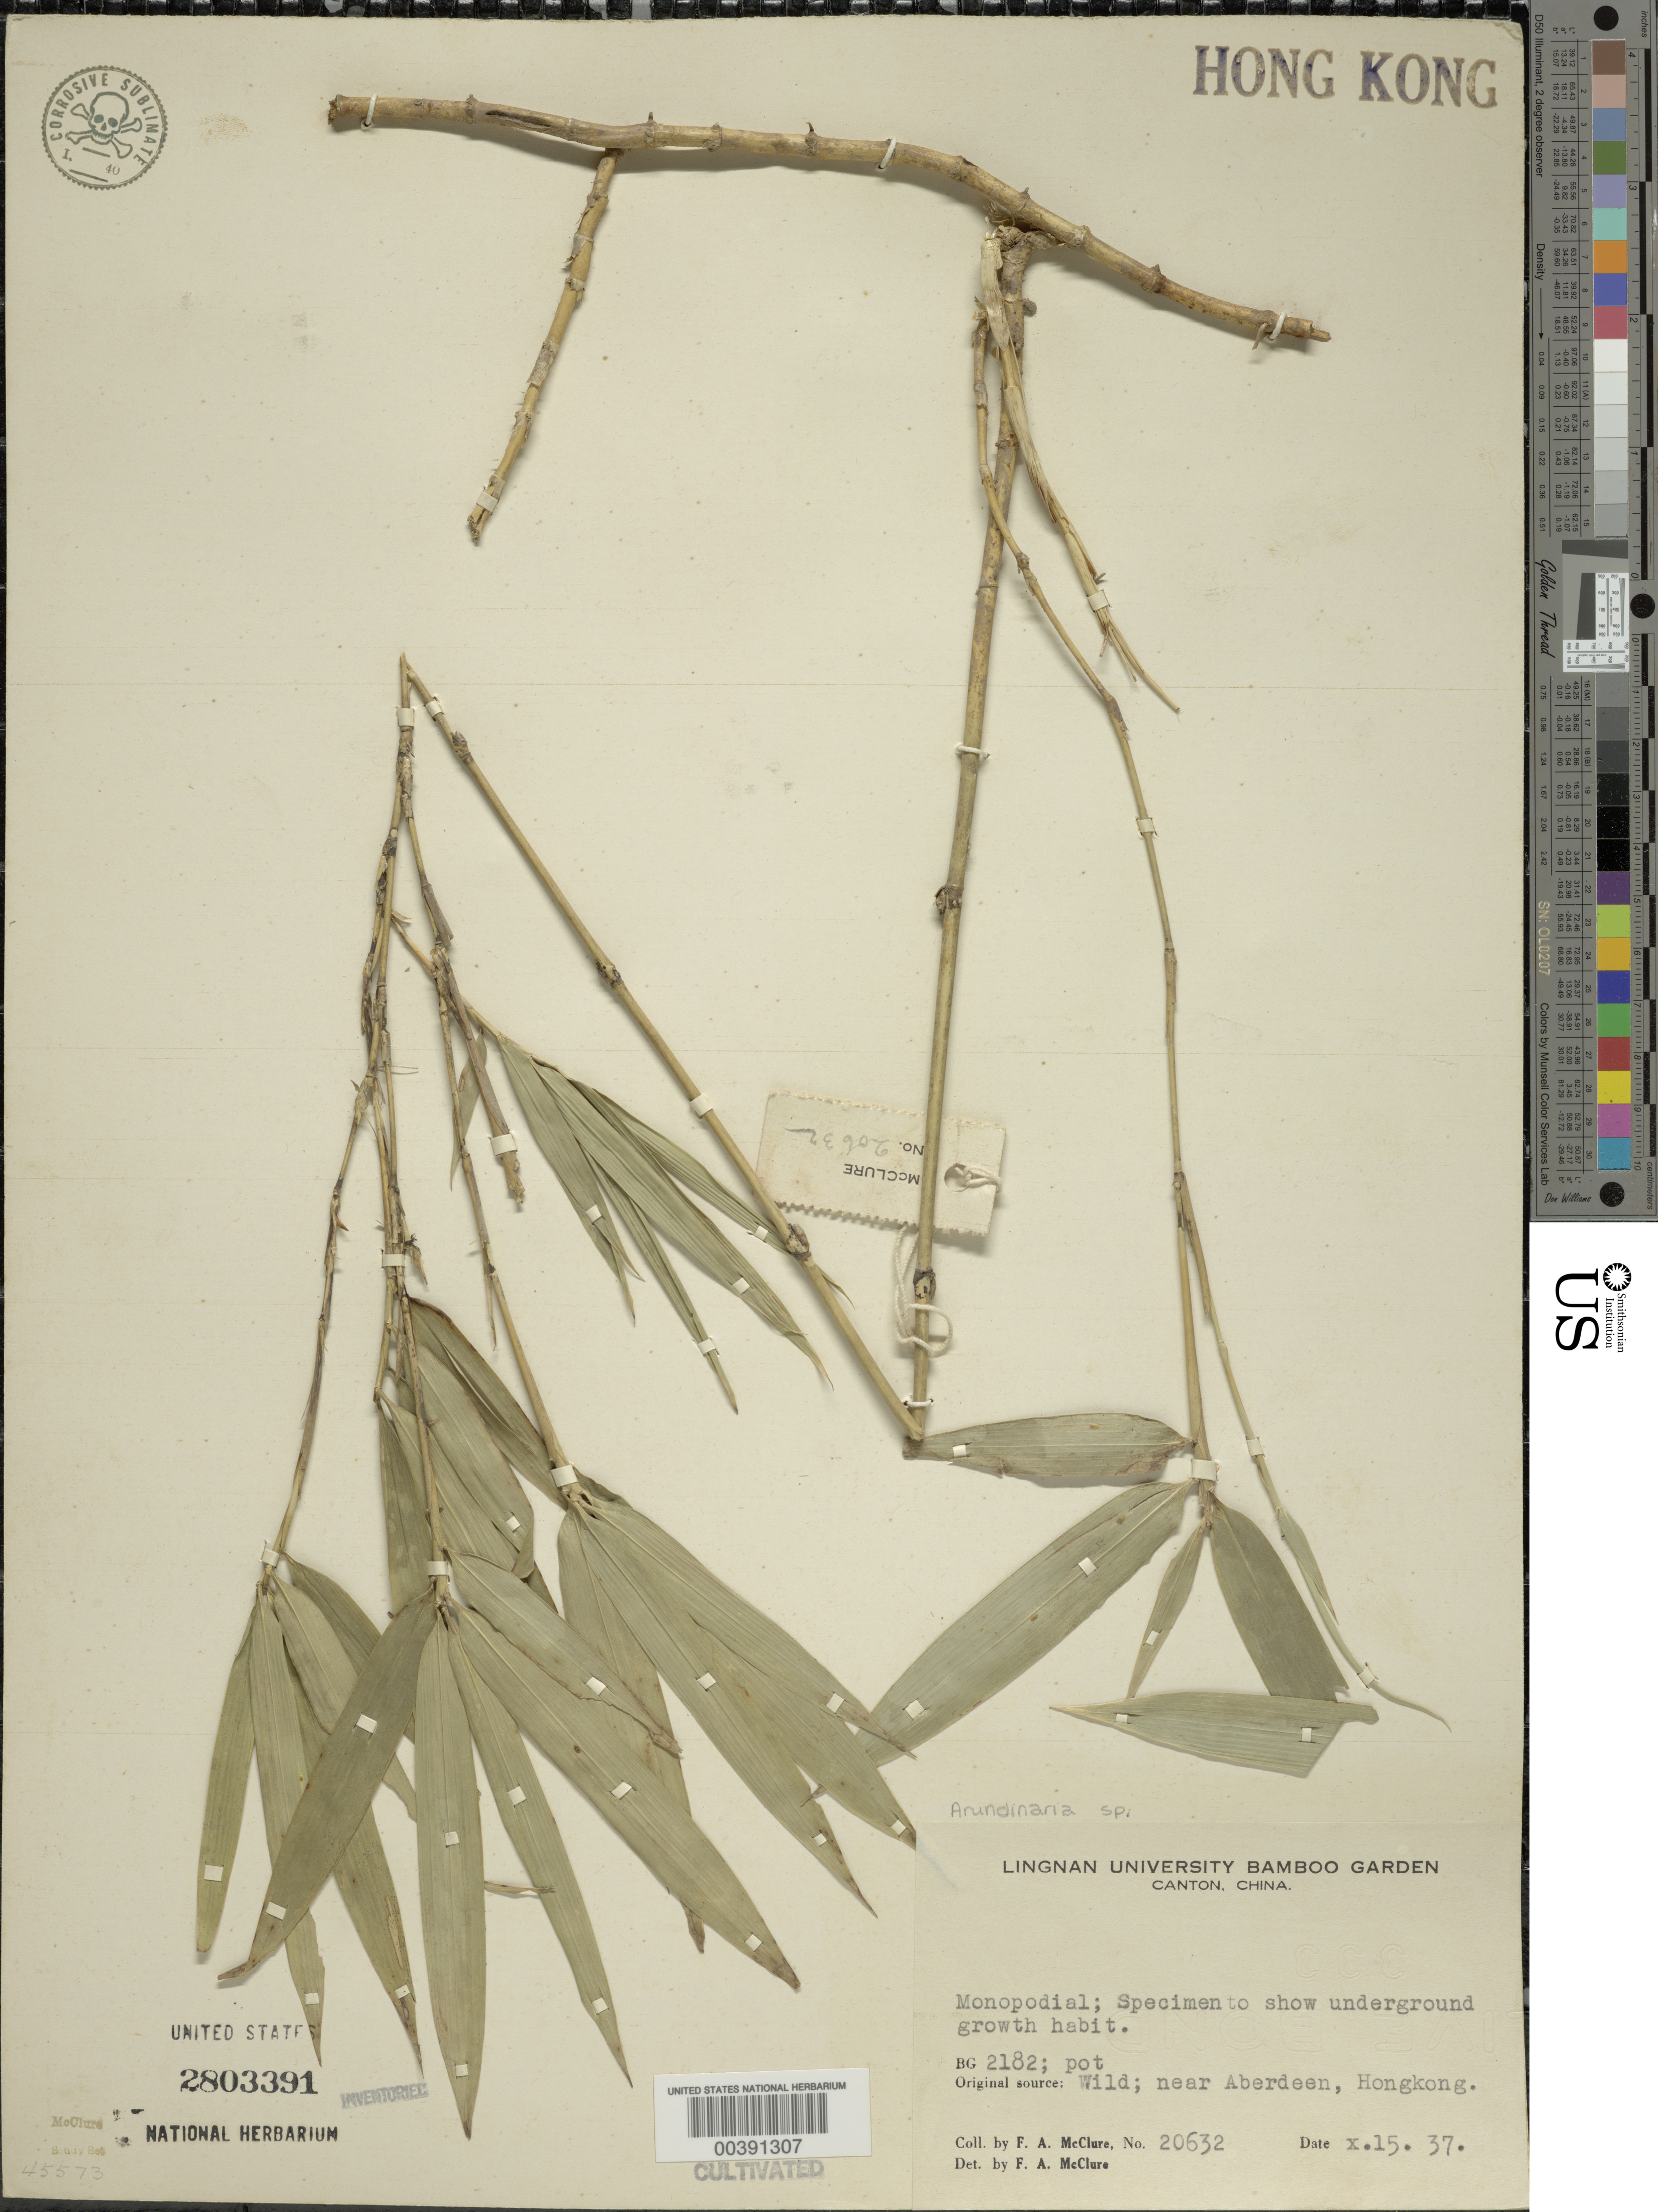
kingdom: Plantae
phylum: Tracheophyta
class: Liliopsida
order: Poales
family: Poaceae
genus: Arundinaria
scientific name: Arundinaria sp.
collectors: F. A. McClure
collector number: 20632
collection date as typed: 15 Oct 1937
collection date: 1937-10-15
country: China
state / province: Guangdong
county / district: Ho-Yuen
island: Honam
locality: Lingnan Iniversity Bamboom Garden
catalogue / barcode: US 2803391